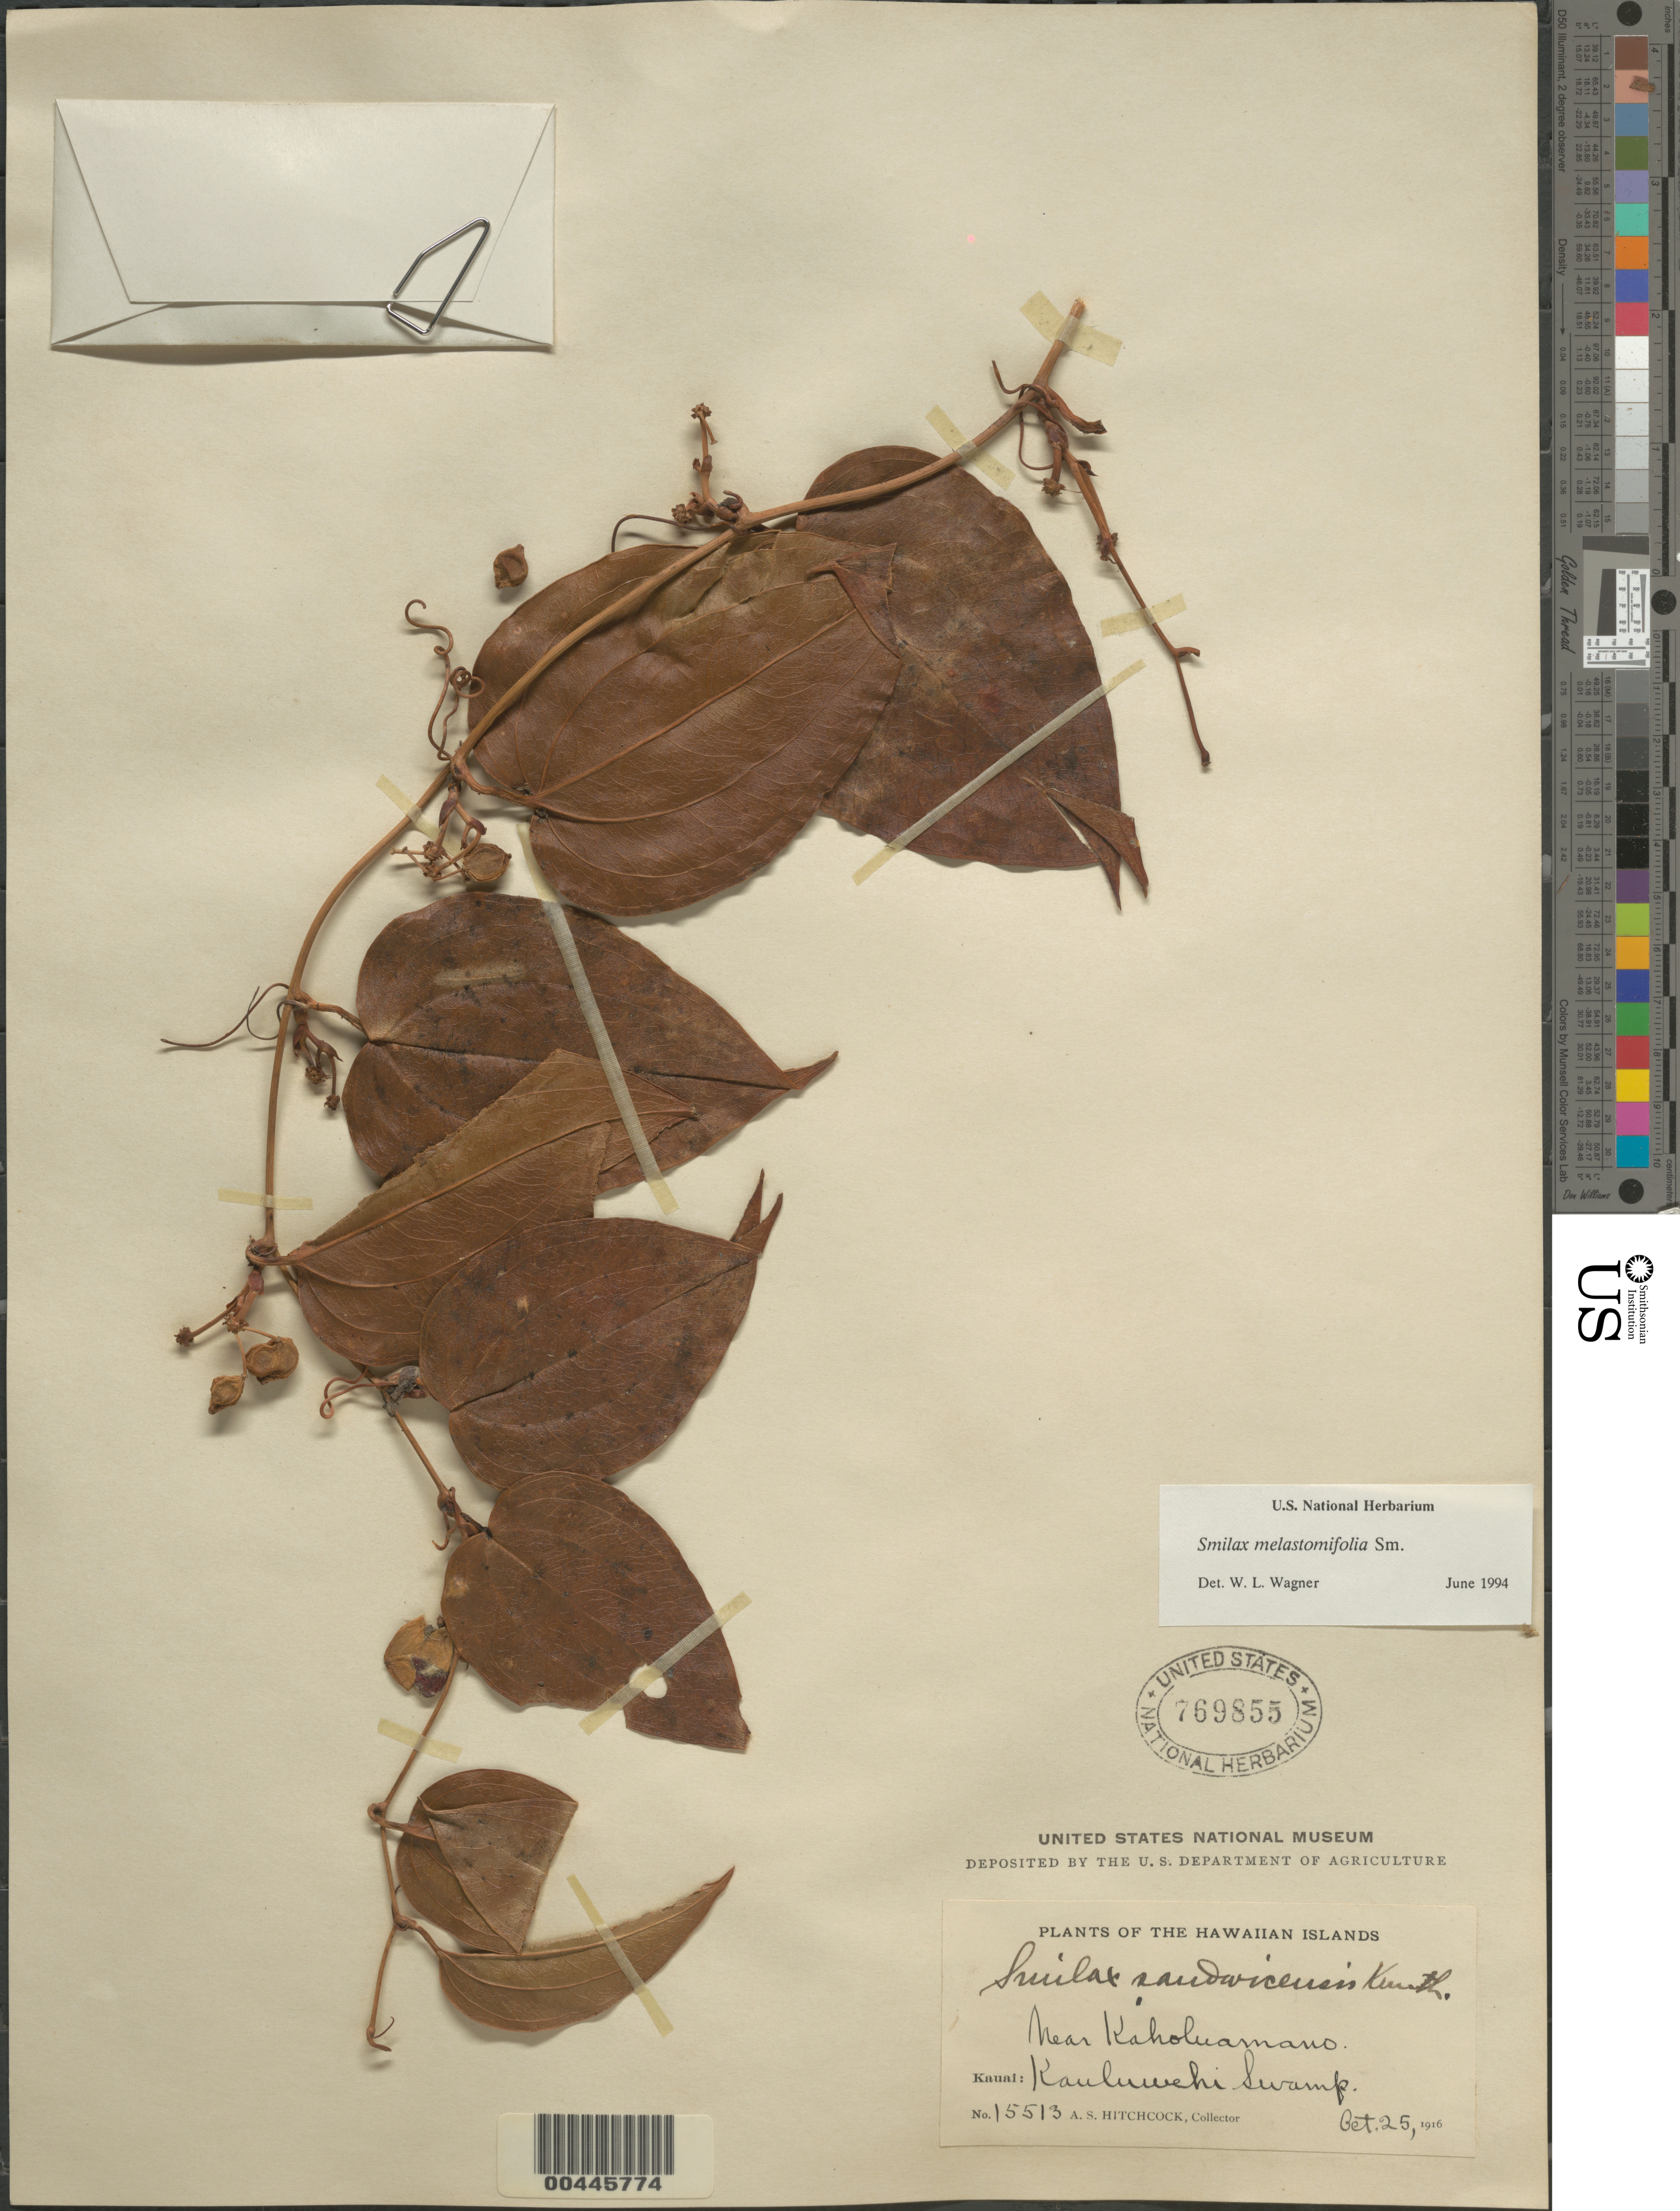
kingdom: Plantae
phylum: Tracheophyta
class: Liliopsida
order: Liliales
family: Smilacaceae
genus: Smilax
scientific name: Smilax melastomifolia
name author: Sm.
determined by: Wagner, W. L., (BOT), Smithsonian Institution - National Museum of Natural History (UNITED STATES)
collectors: A. S. Hitchcock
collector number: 15513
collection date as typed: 25 Oct 1916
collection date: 1916-10-25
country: United States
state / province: Hawaii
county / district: Kauai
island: Kaua'i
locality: Kauluwehi Swamp, near Kaholuamano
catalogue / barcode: US 769855